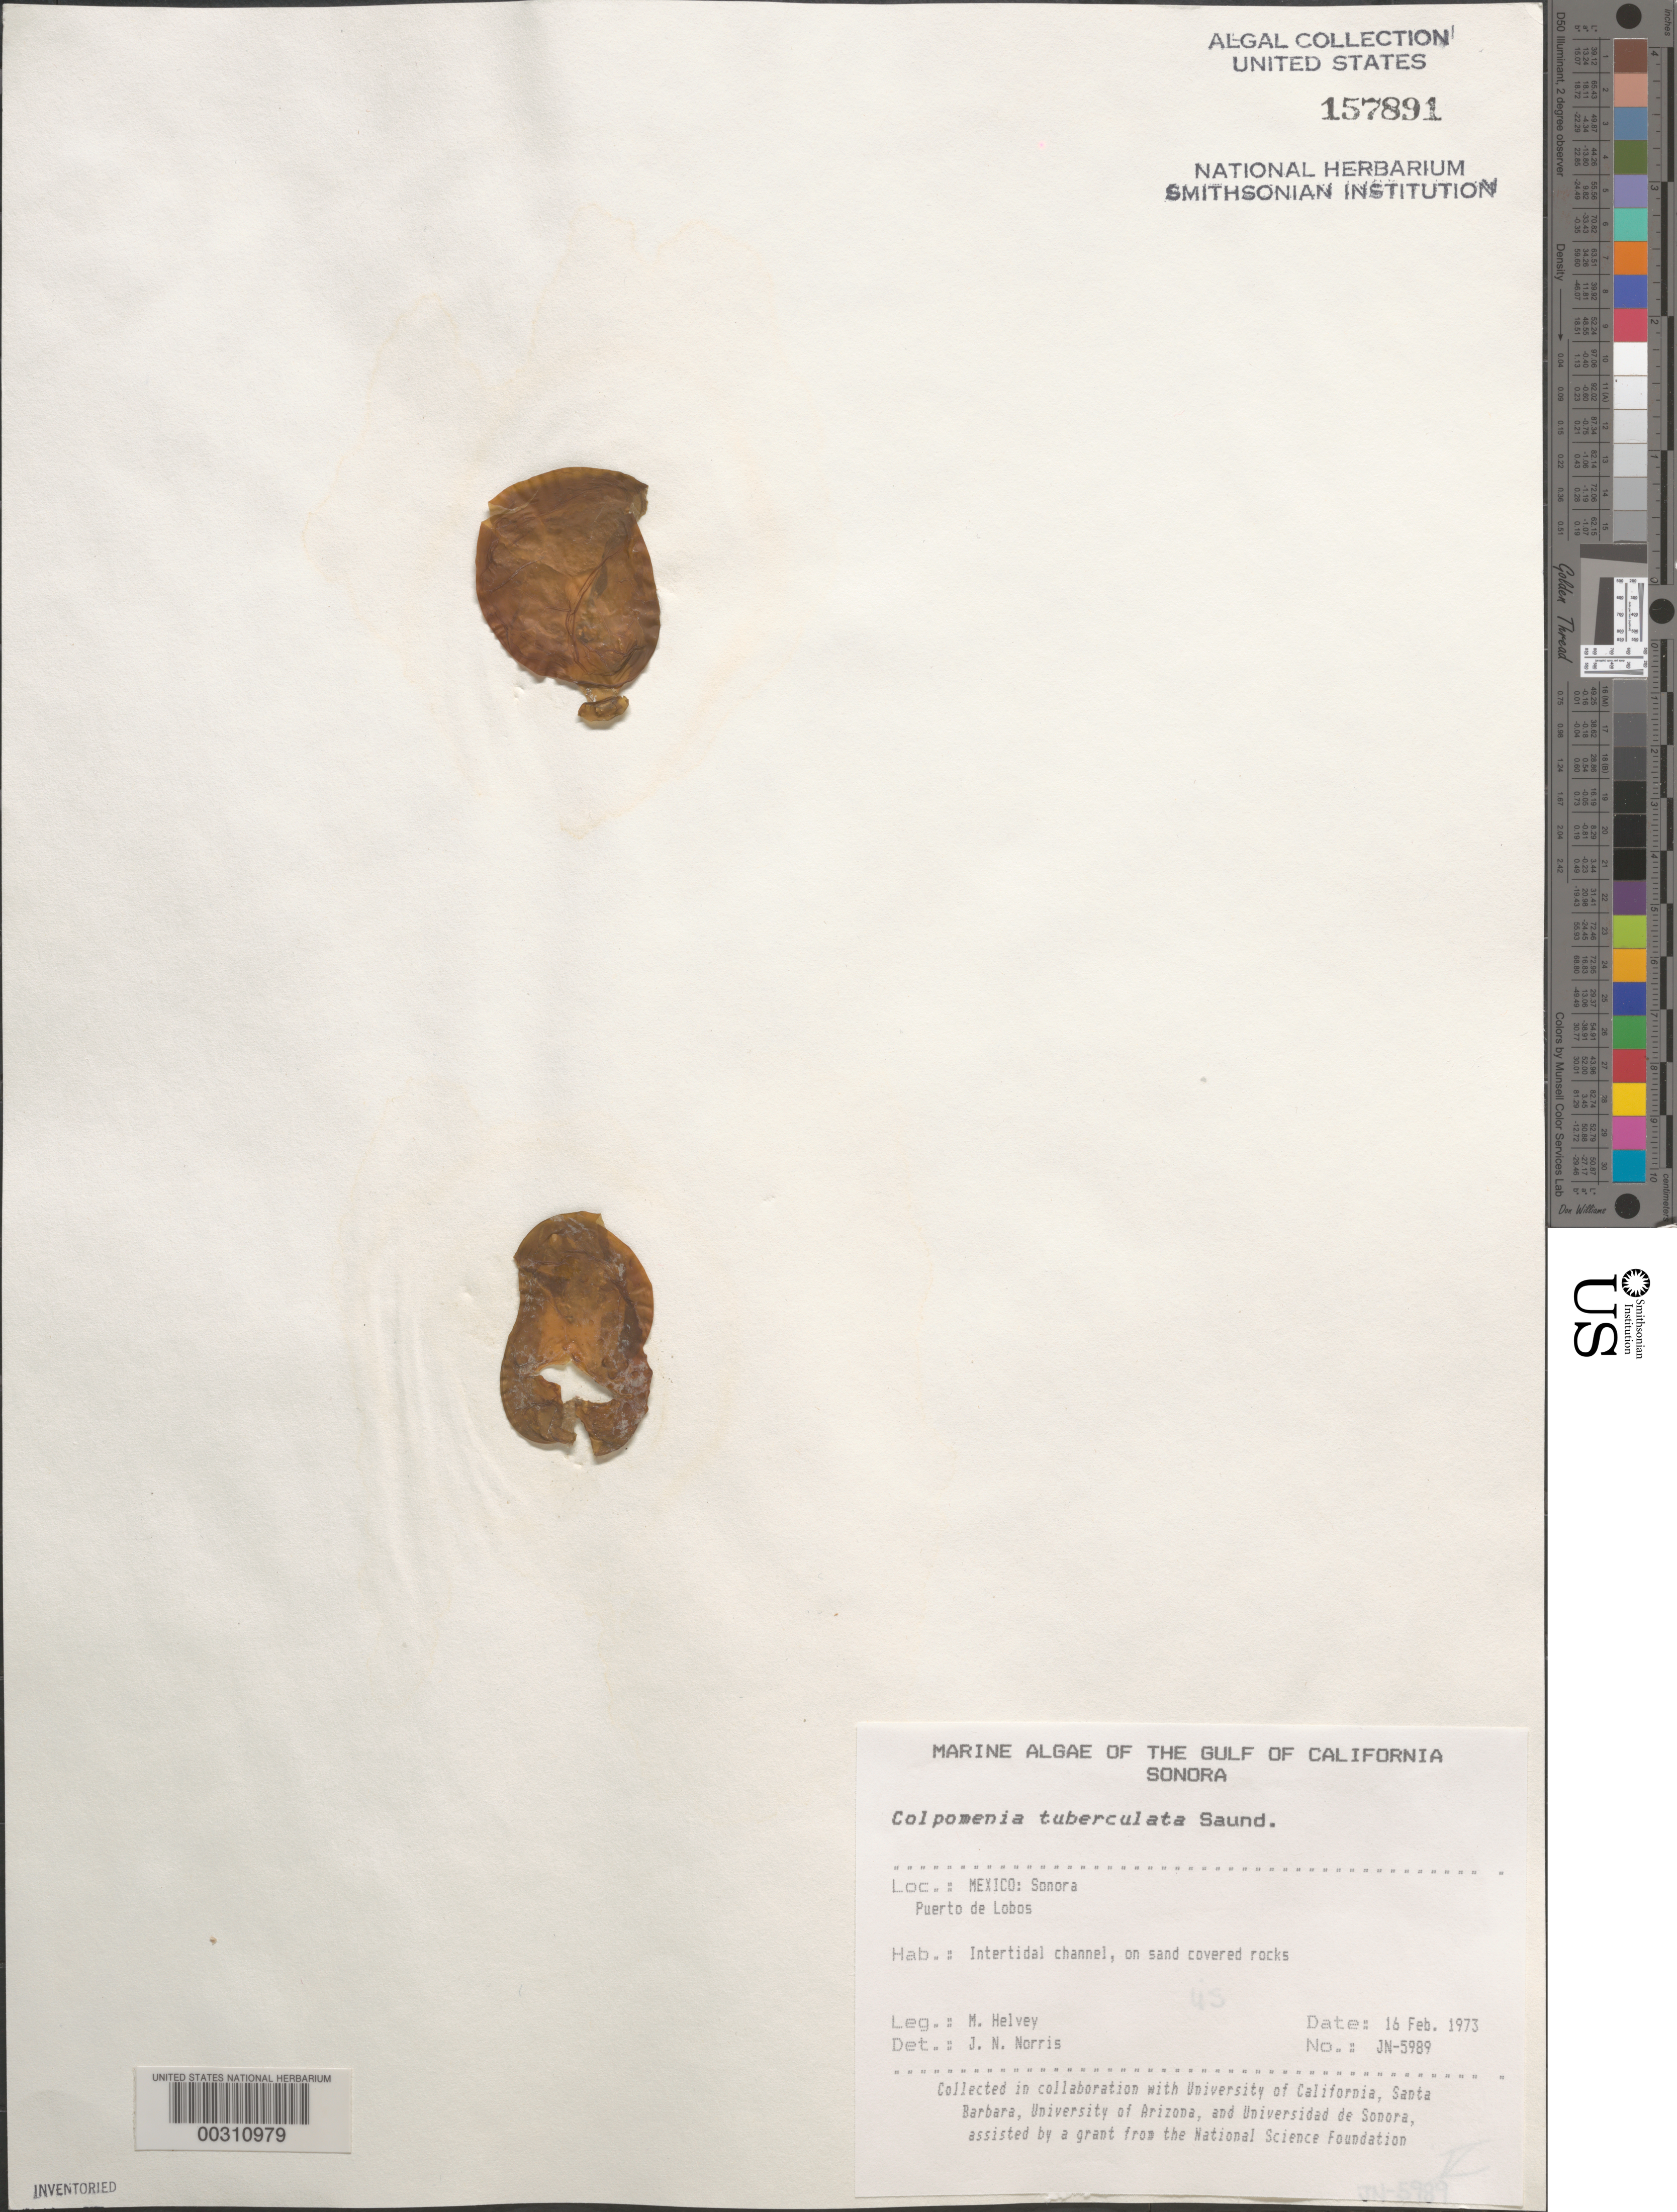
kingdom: Chromista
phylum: Ochrophyta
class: Phaeophyceae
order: Scytosiphonales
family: Scytosiphonaceae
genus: Colpomenia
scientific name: Colpomenia tuberculata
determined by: Norris, James N.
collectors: M. Helvey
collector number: Jn-5989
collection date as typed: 16 Feb 1973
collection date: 1973-02-16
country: Mexico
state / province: Sonora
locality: Puerto de lobos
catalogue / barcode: US 157891